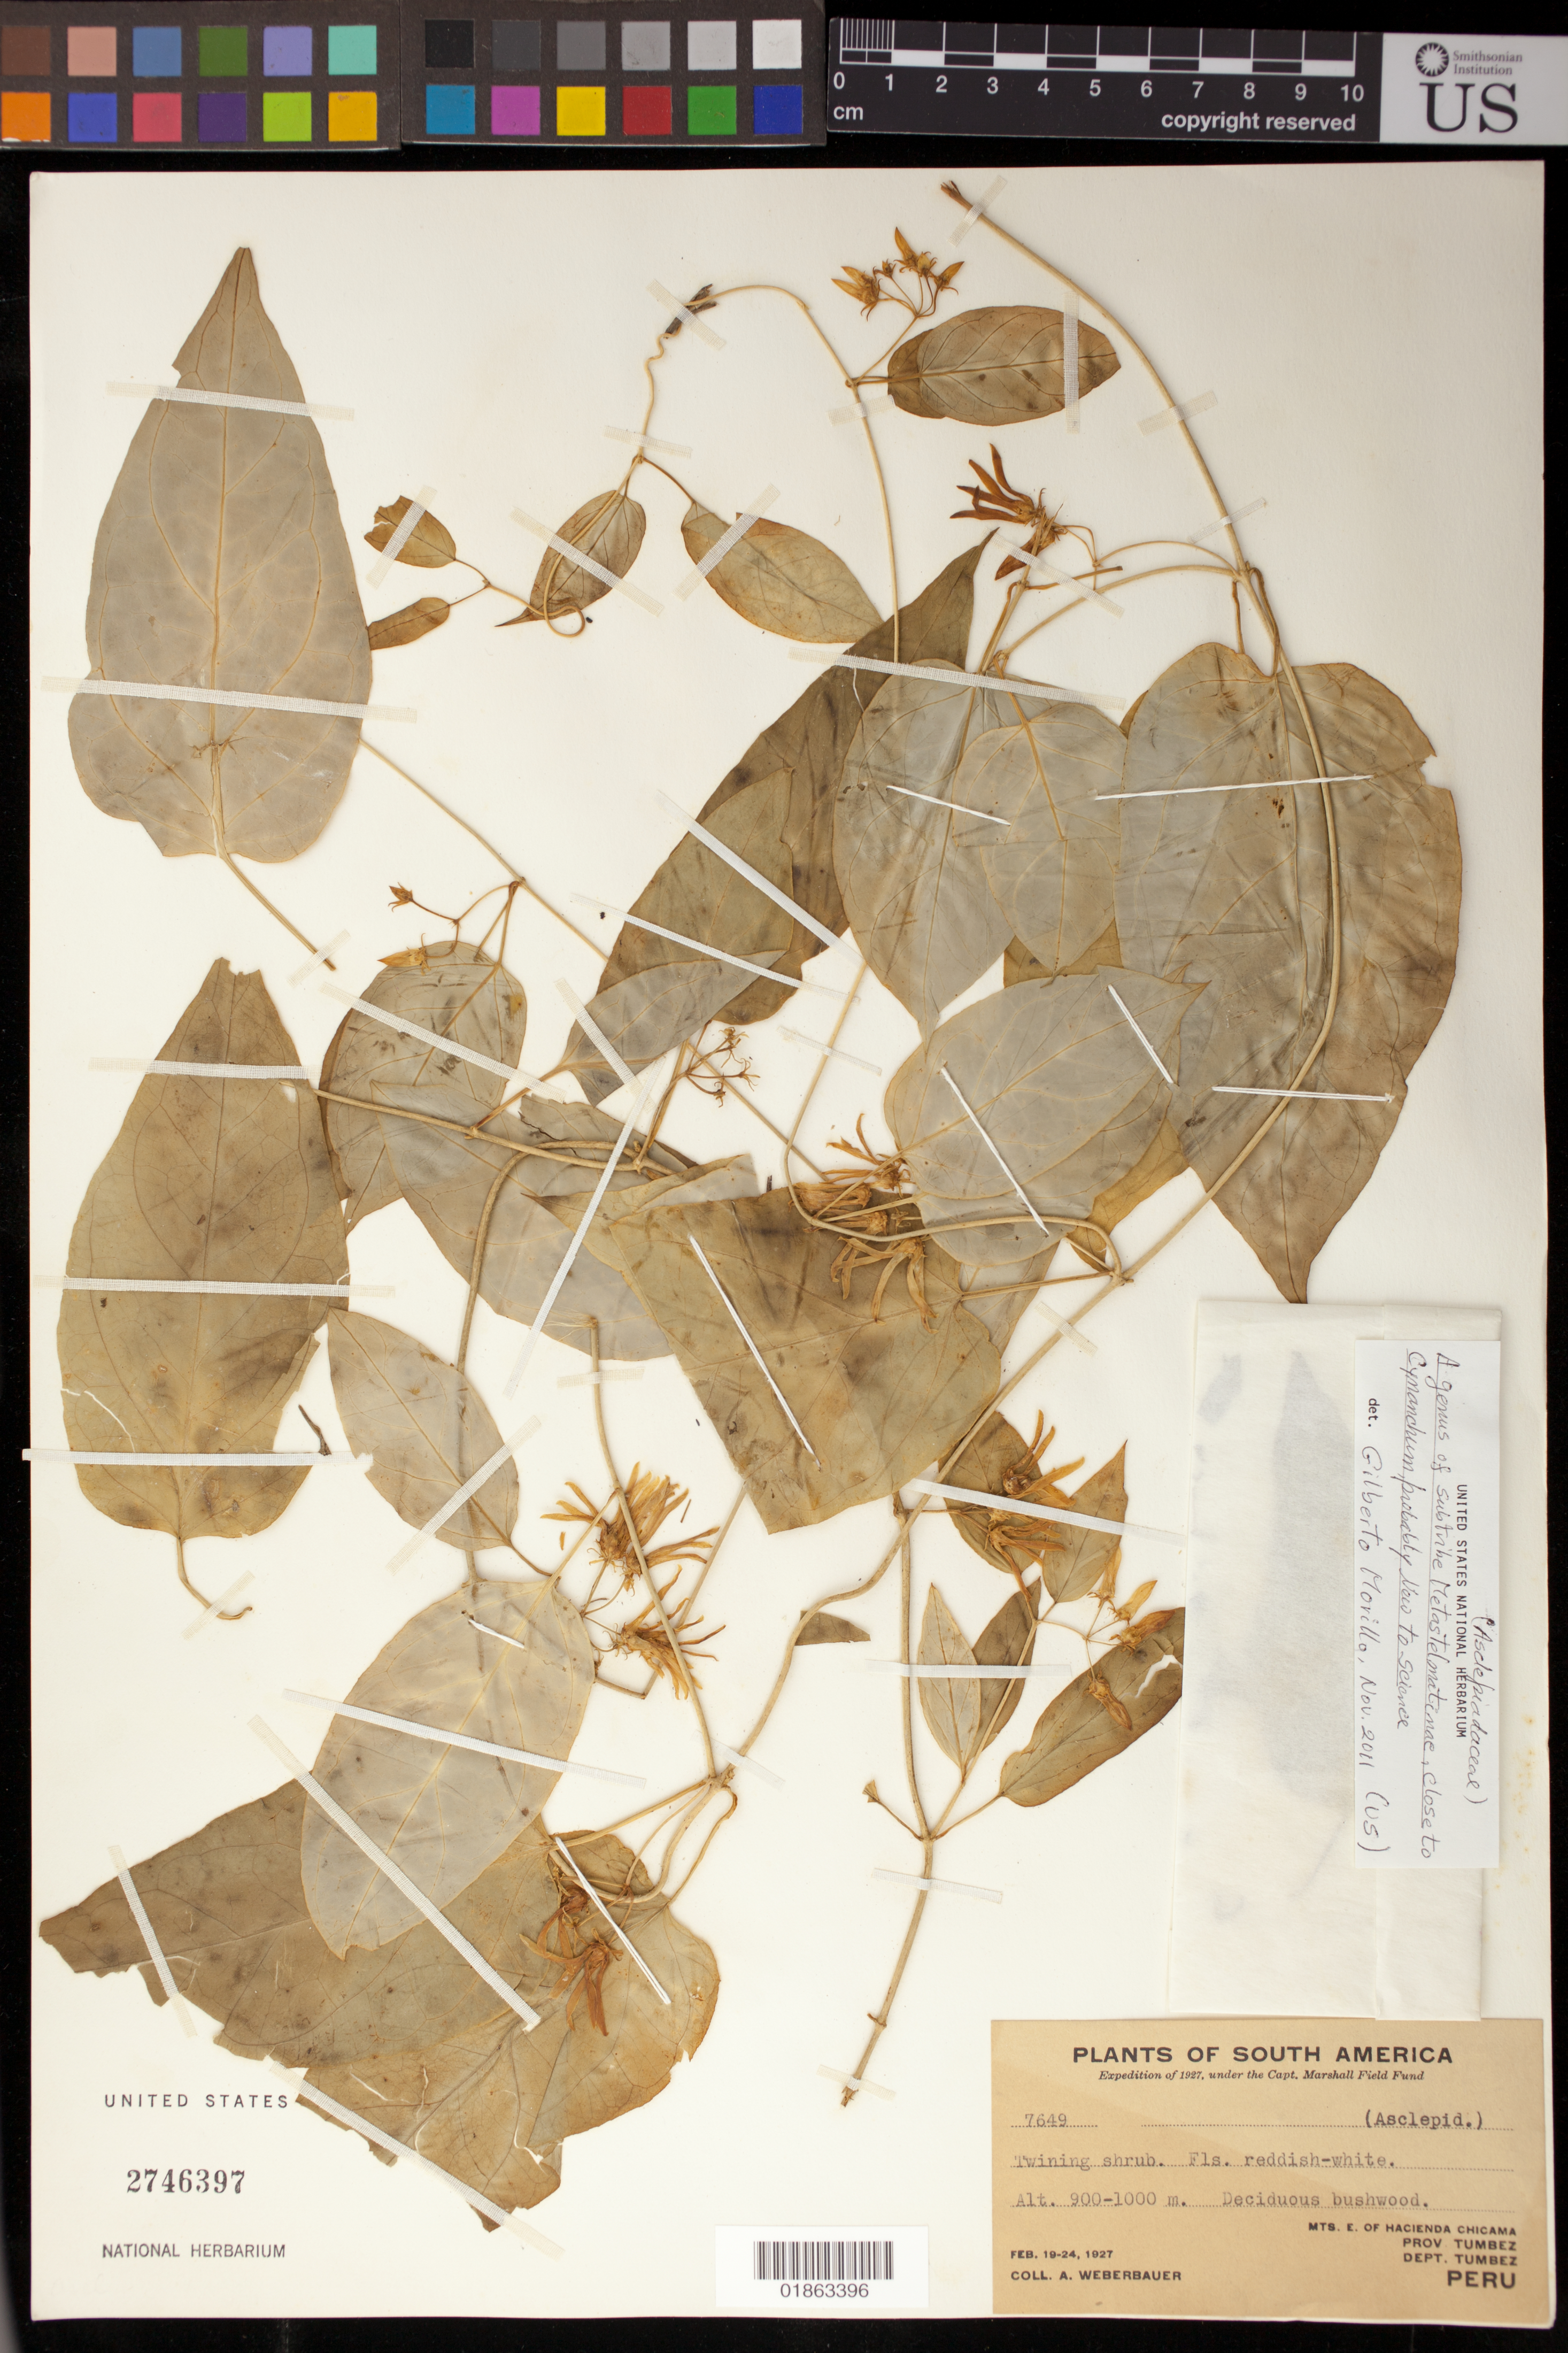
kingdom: Plantae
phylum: Tracheophyta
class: Magnoliopsida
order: Gentianales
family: Apocynaceae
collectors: A. Weberbauer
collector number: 7649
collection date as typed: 19 Feb 1927 to 24 Feb 1927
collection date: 1927-02-19/1927-02-24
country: Peru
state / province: Tumbes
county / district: Tumbes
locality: Mts. E. of Hacienda Chicama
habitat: Deciduous bushwood.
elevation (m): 900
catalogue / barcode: US 2746397